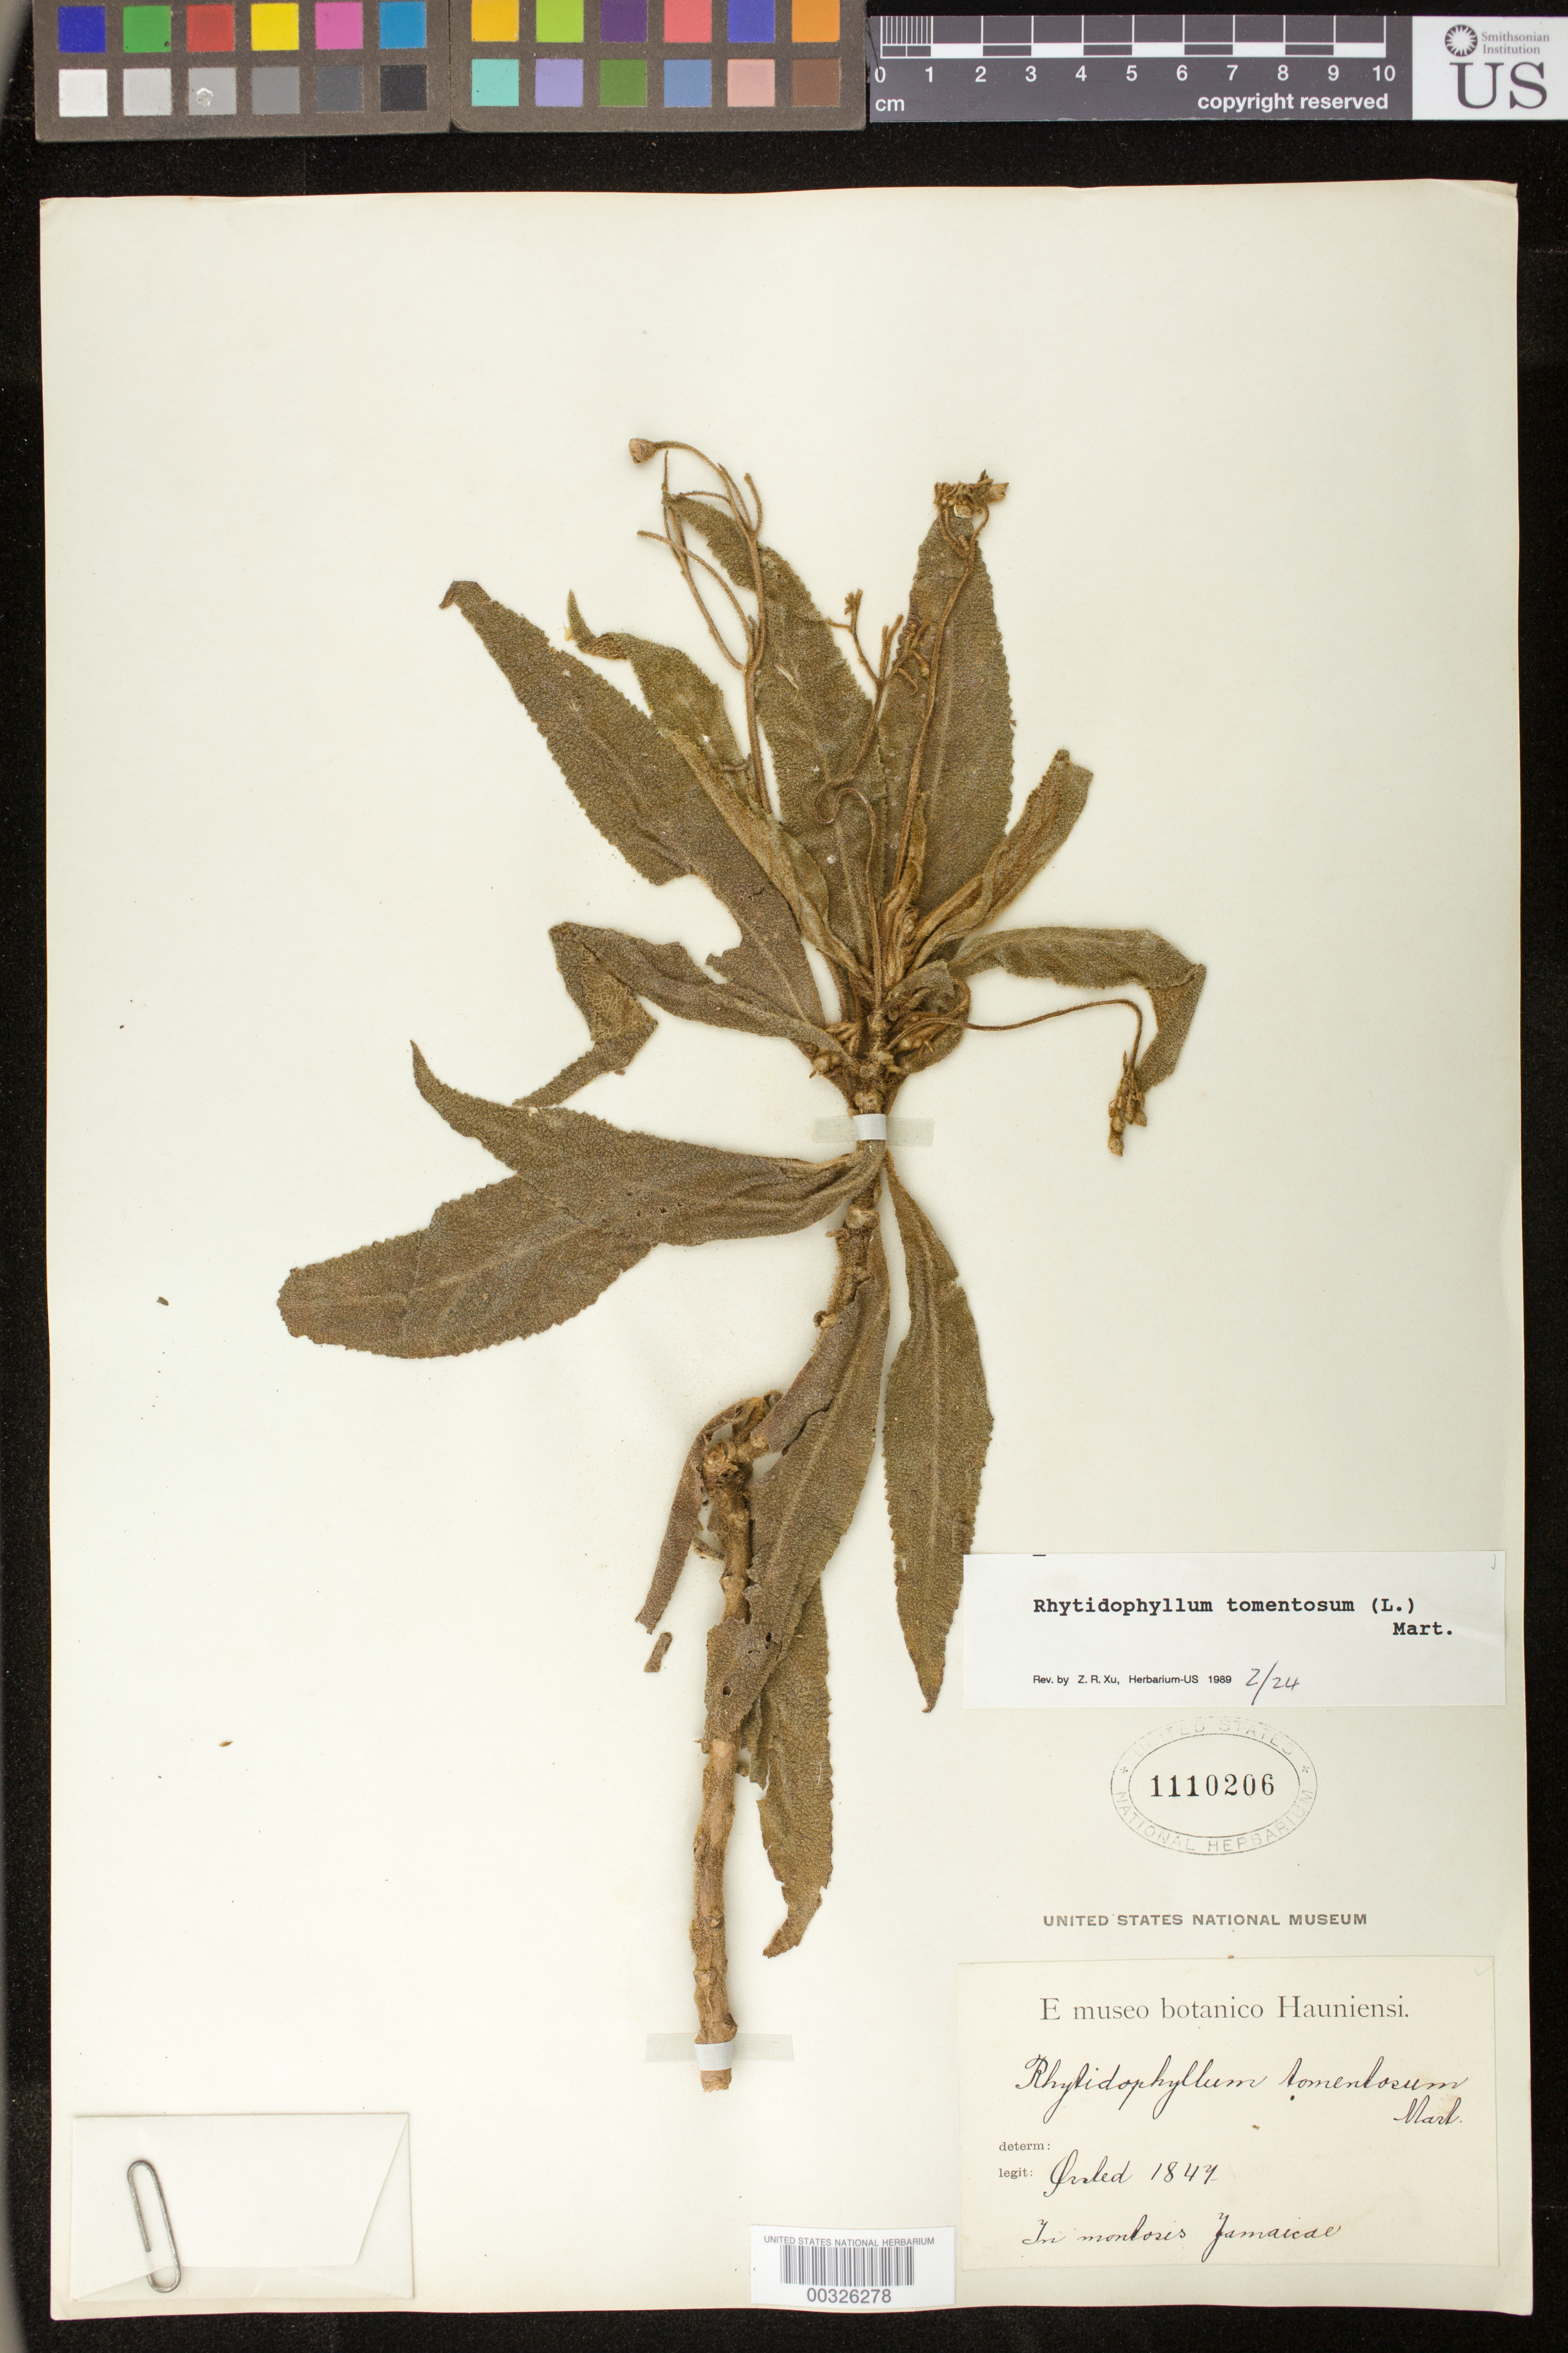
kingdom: Plantae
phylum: Tracheophyta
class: Magnoliopsida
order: Lamiales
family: Gesneriaceae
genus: Rhytidophyllum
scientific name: Rhytidophyllum tomentosum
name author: (L.) Mart.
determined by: Skog, Laurence E.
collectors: A. S. Oersted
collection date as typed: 1847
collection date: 1847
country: Jamaica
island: Jamaica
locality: In montosis Jamaicae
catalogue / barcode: US 1110206